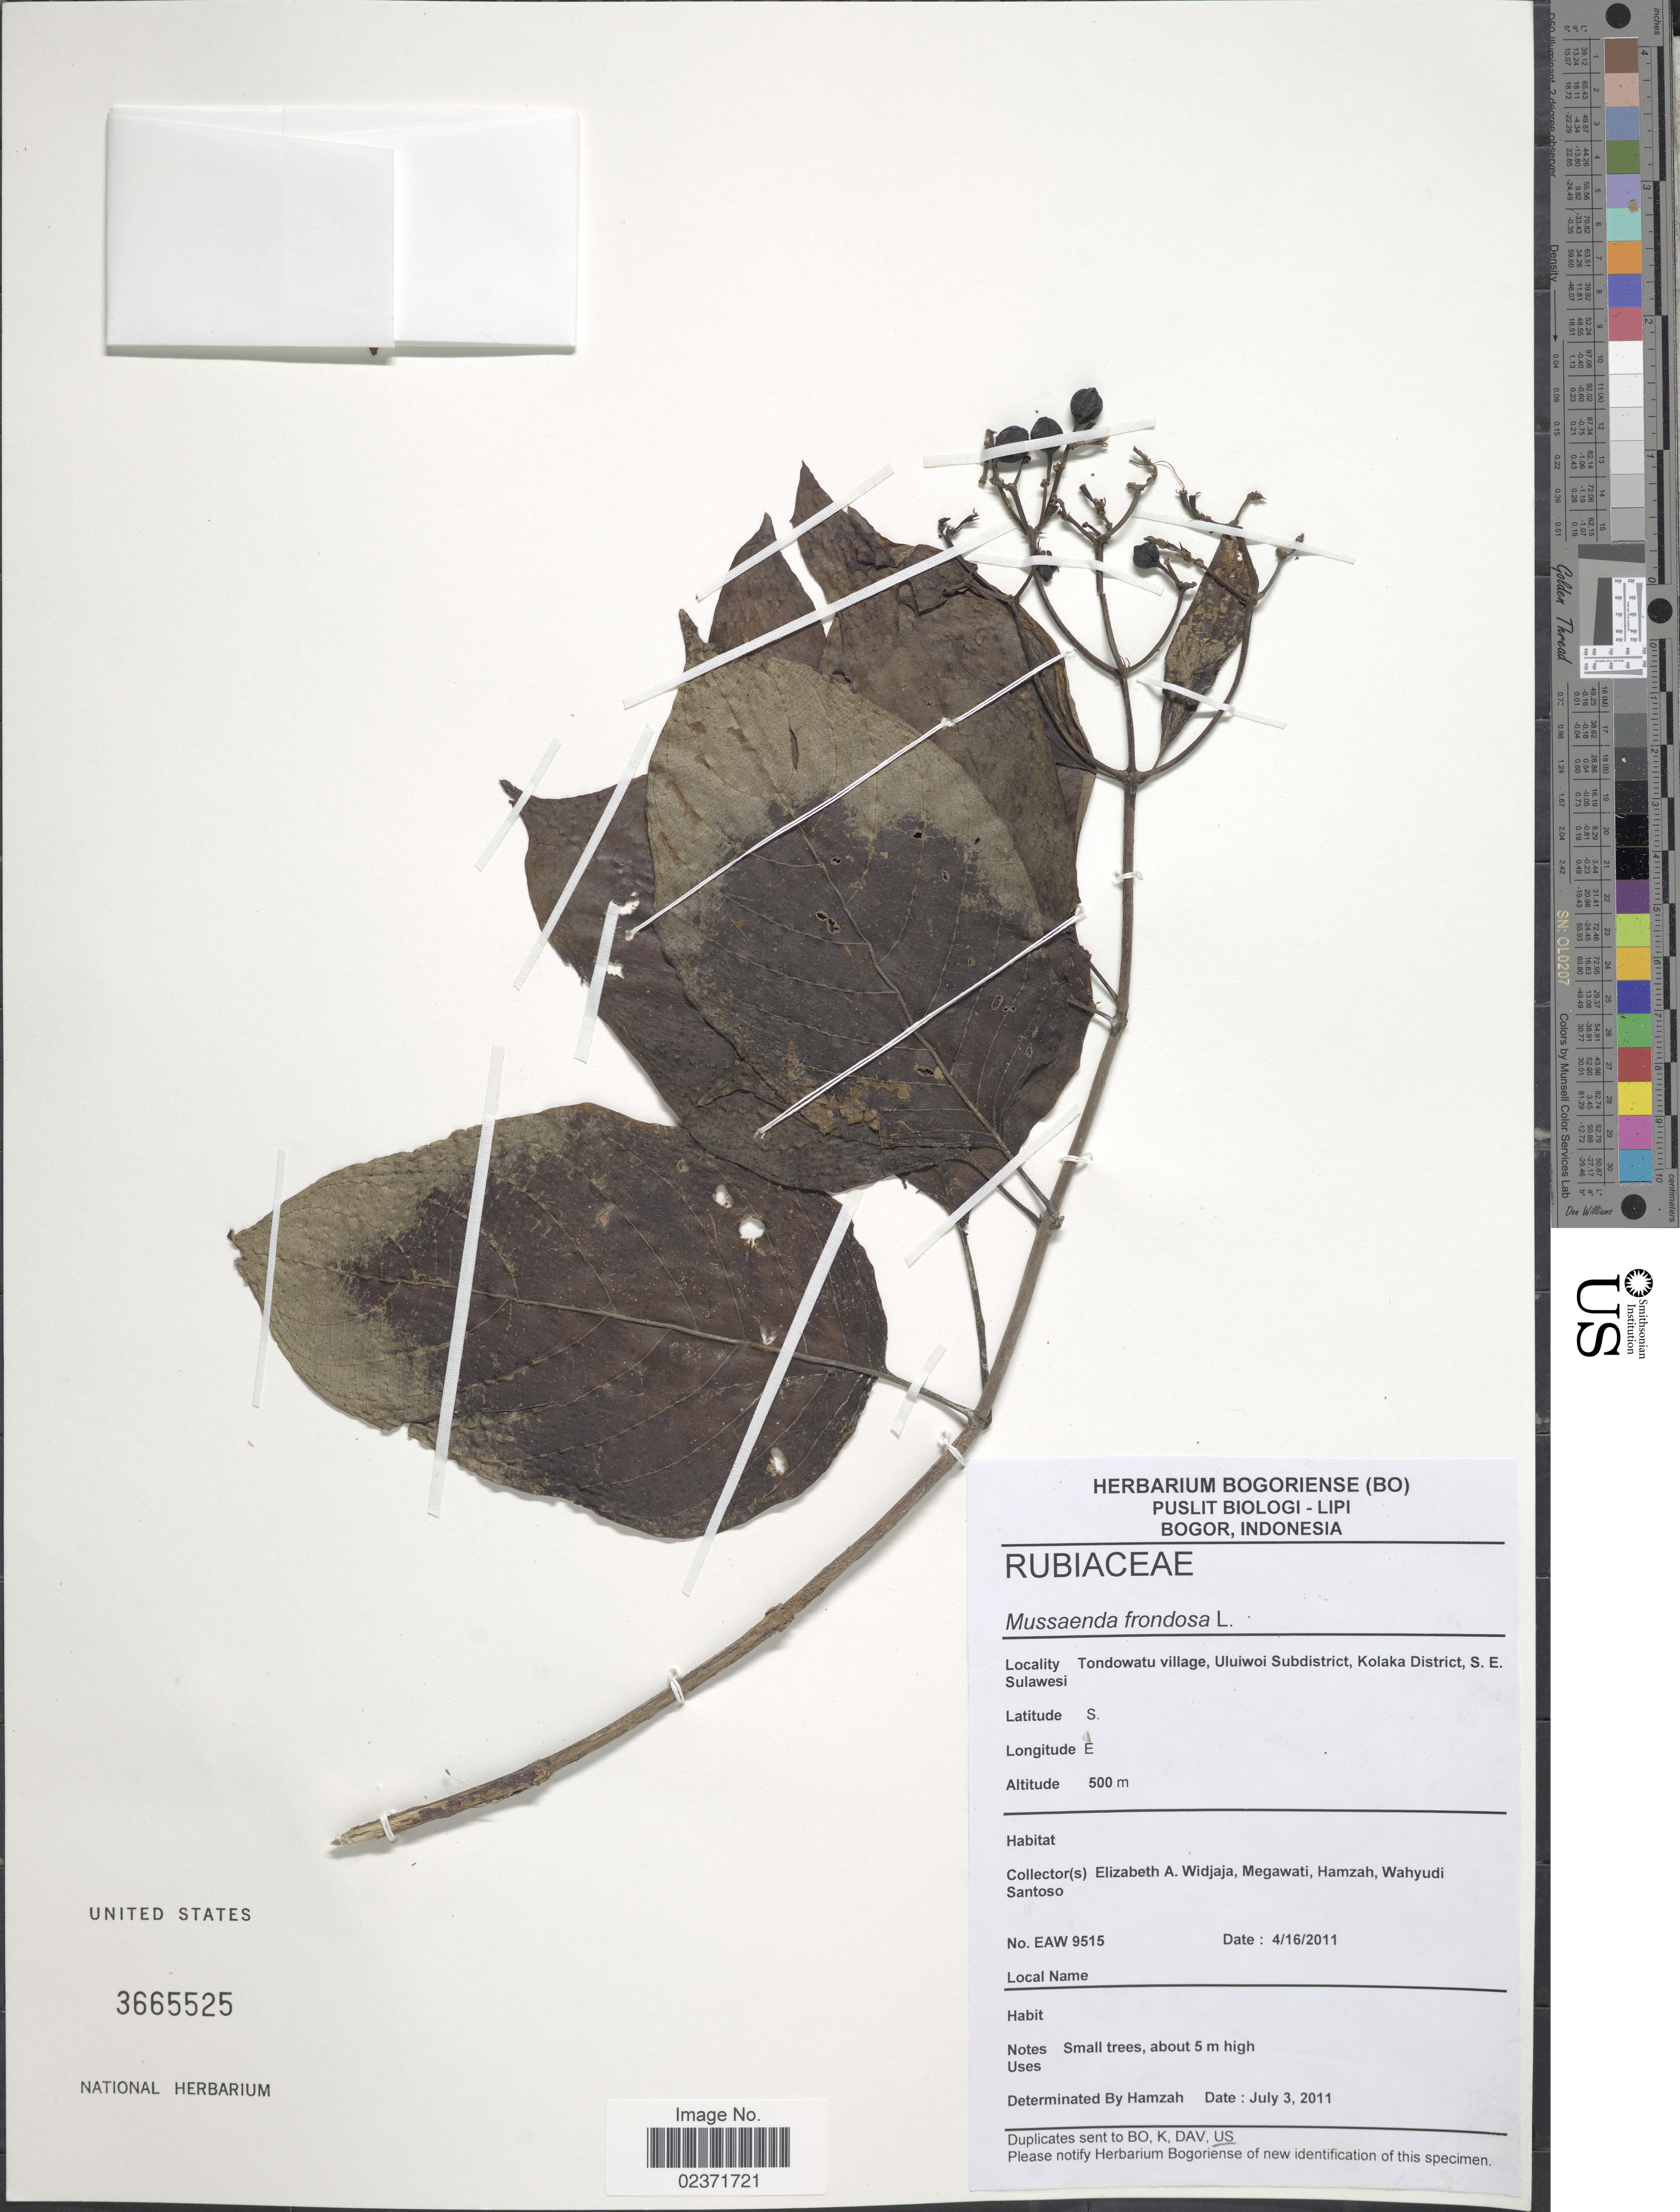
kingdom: Plantae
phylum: Tracheophyta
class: Magnoliopsida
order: Gentianales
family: Rubiaceae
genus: Mussaenda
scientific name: Mussaenda frondosa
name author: L.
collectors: E. A. Widjaja, -. Megawati, -. Hamzah & W. Santoso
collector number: EAW 9515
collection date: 2011-04-16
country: Indonesia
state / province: Sulawesi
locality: Tondowatu village, Uluiwoi Subdistrict, Kolaka District, S.E. Sulawesi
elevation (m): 500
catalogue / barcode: US 3665525